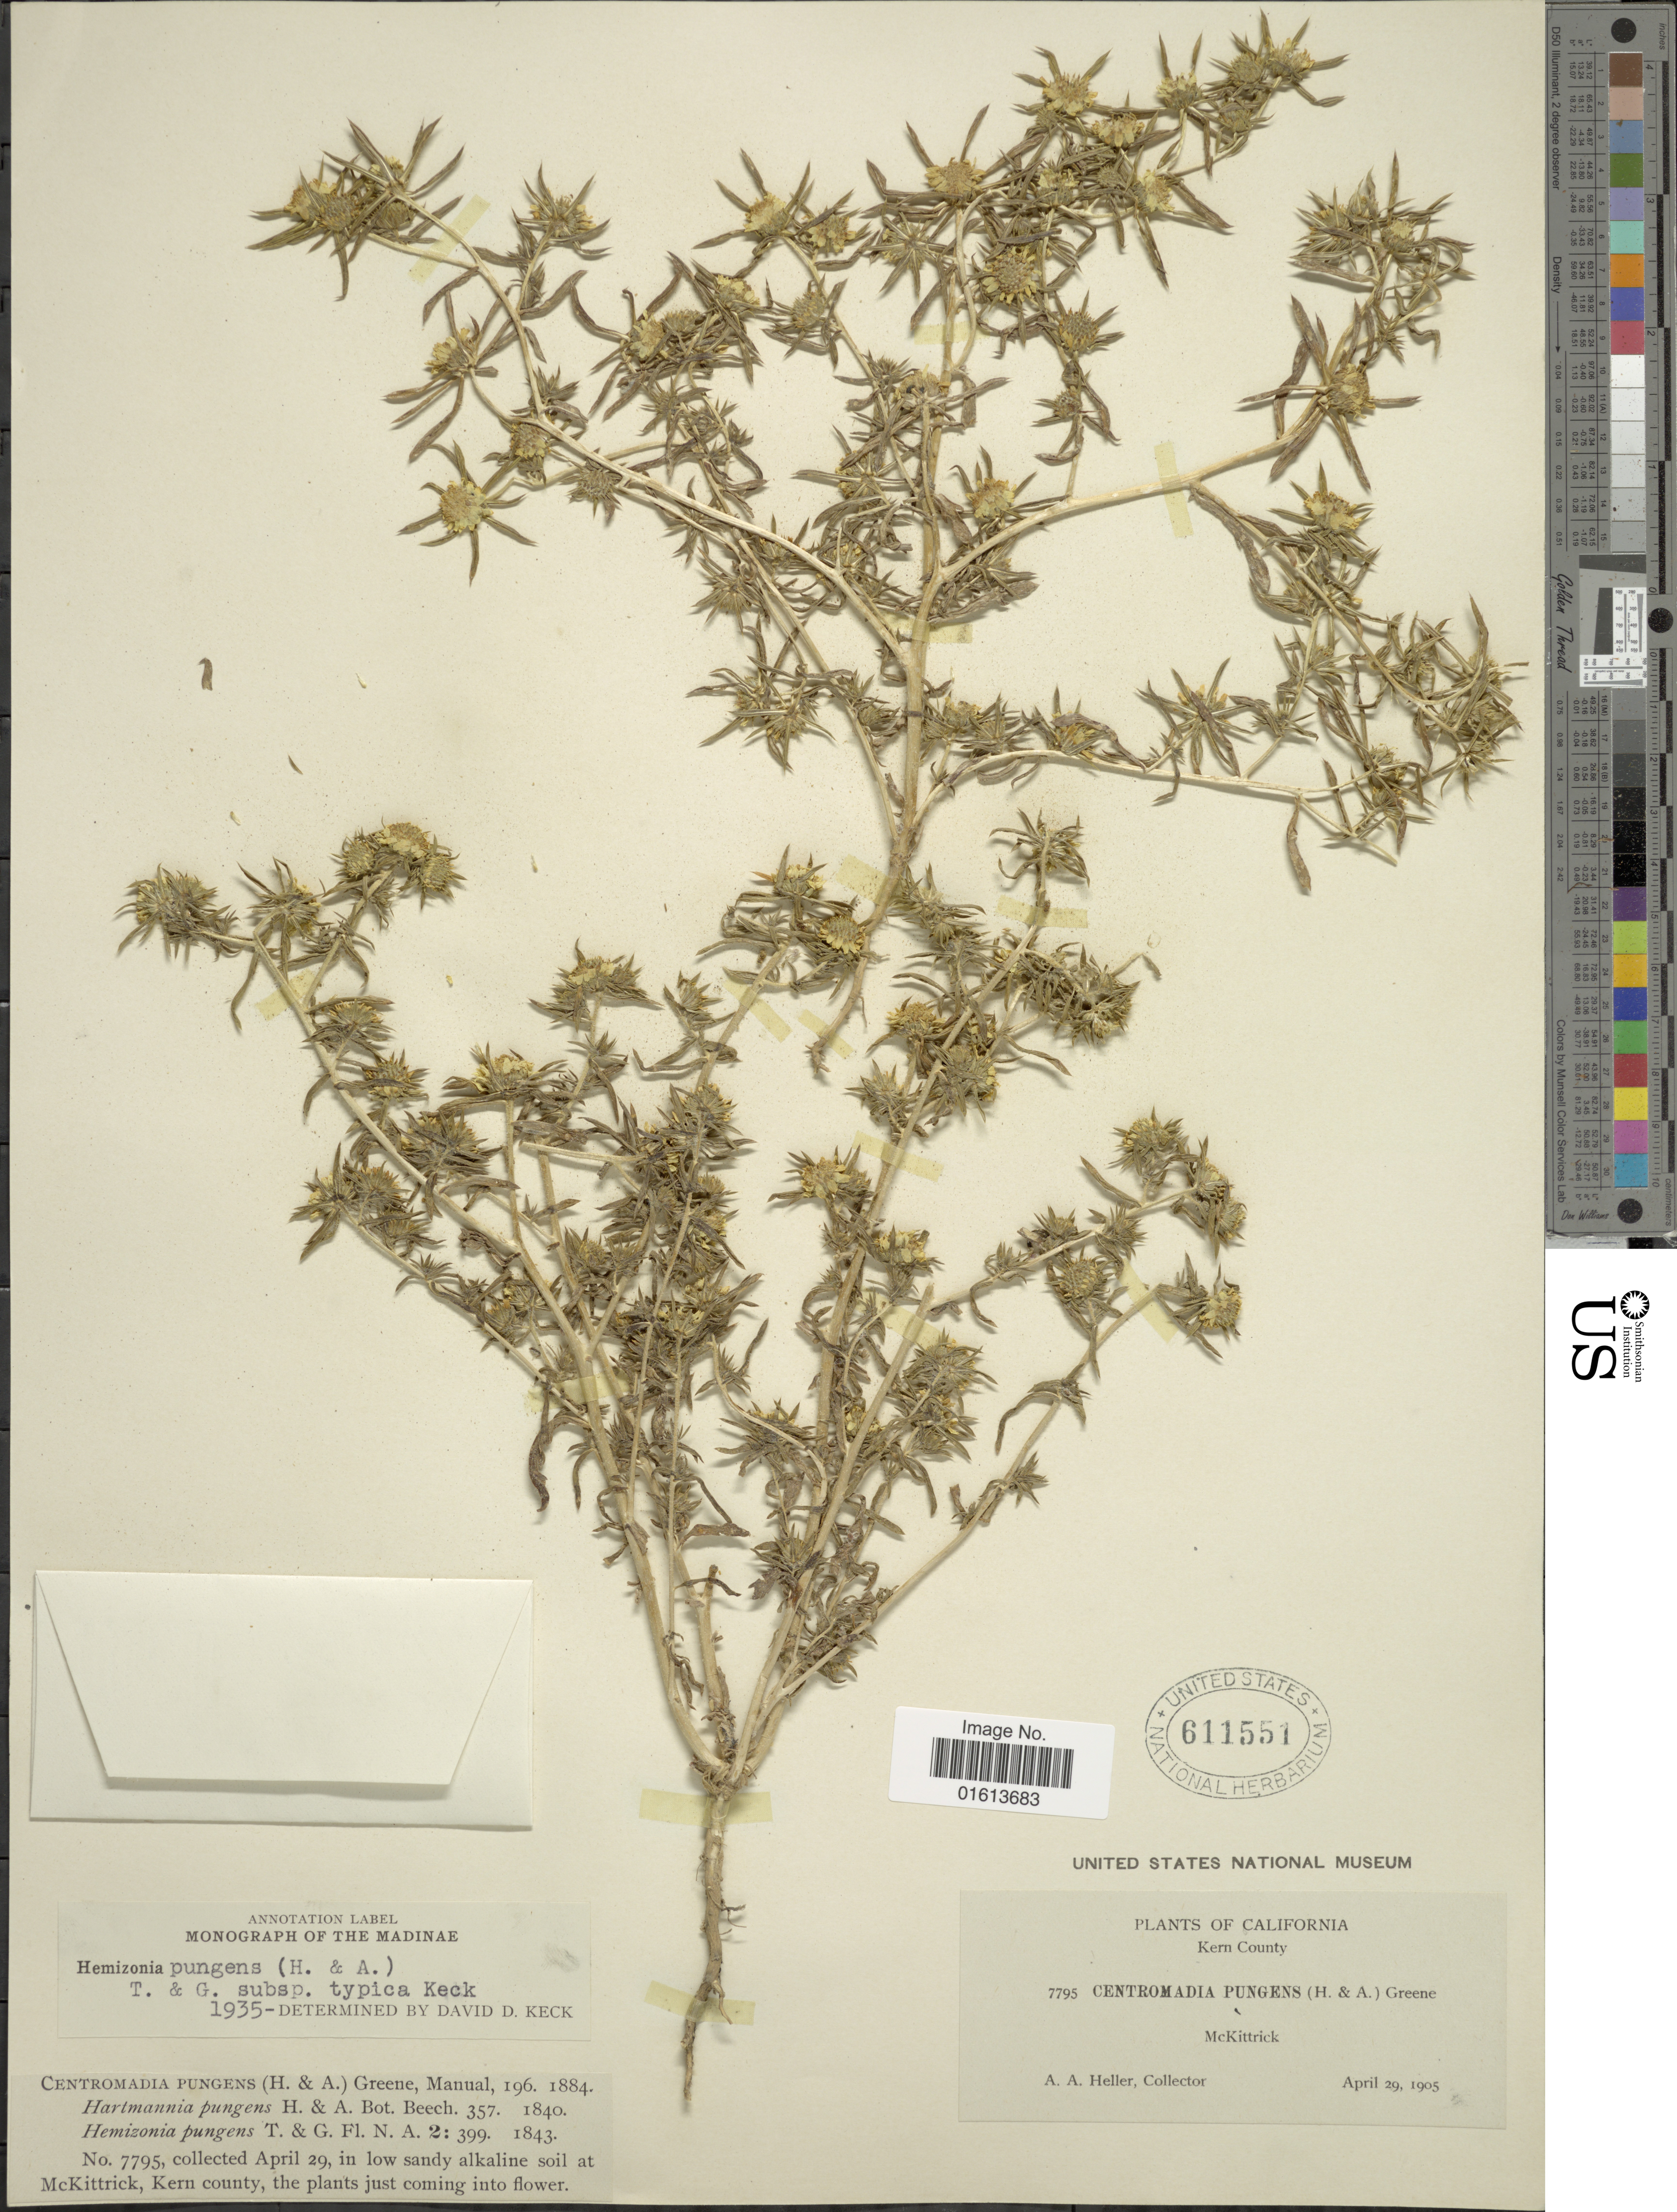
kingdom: Plantae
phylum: Tracheophyta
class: Magnoliopsida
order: Asterales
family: Asteraceae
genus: Centromadia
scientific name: Centromadia pungens subsp. pungens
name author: Hook. & Arn.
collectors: A. A. Heller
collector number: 7795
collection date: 1905-04-29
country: United States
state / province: California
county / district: Kern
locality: California. Kern County. McKrittick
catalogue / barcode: US 611551